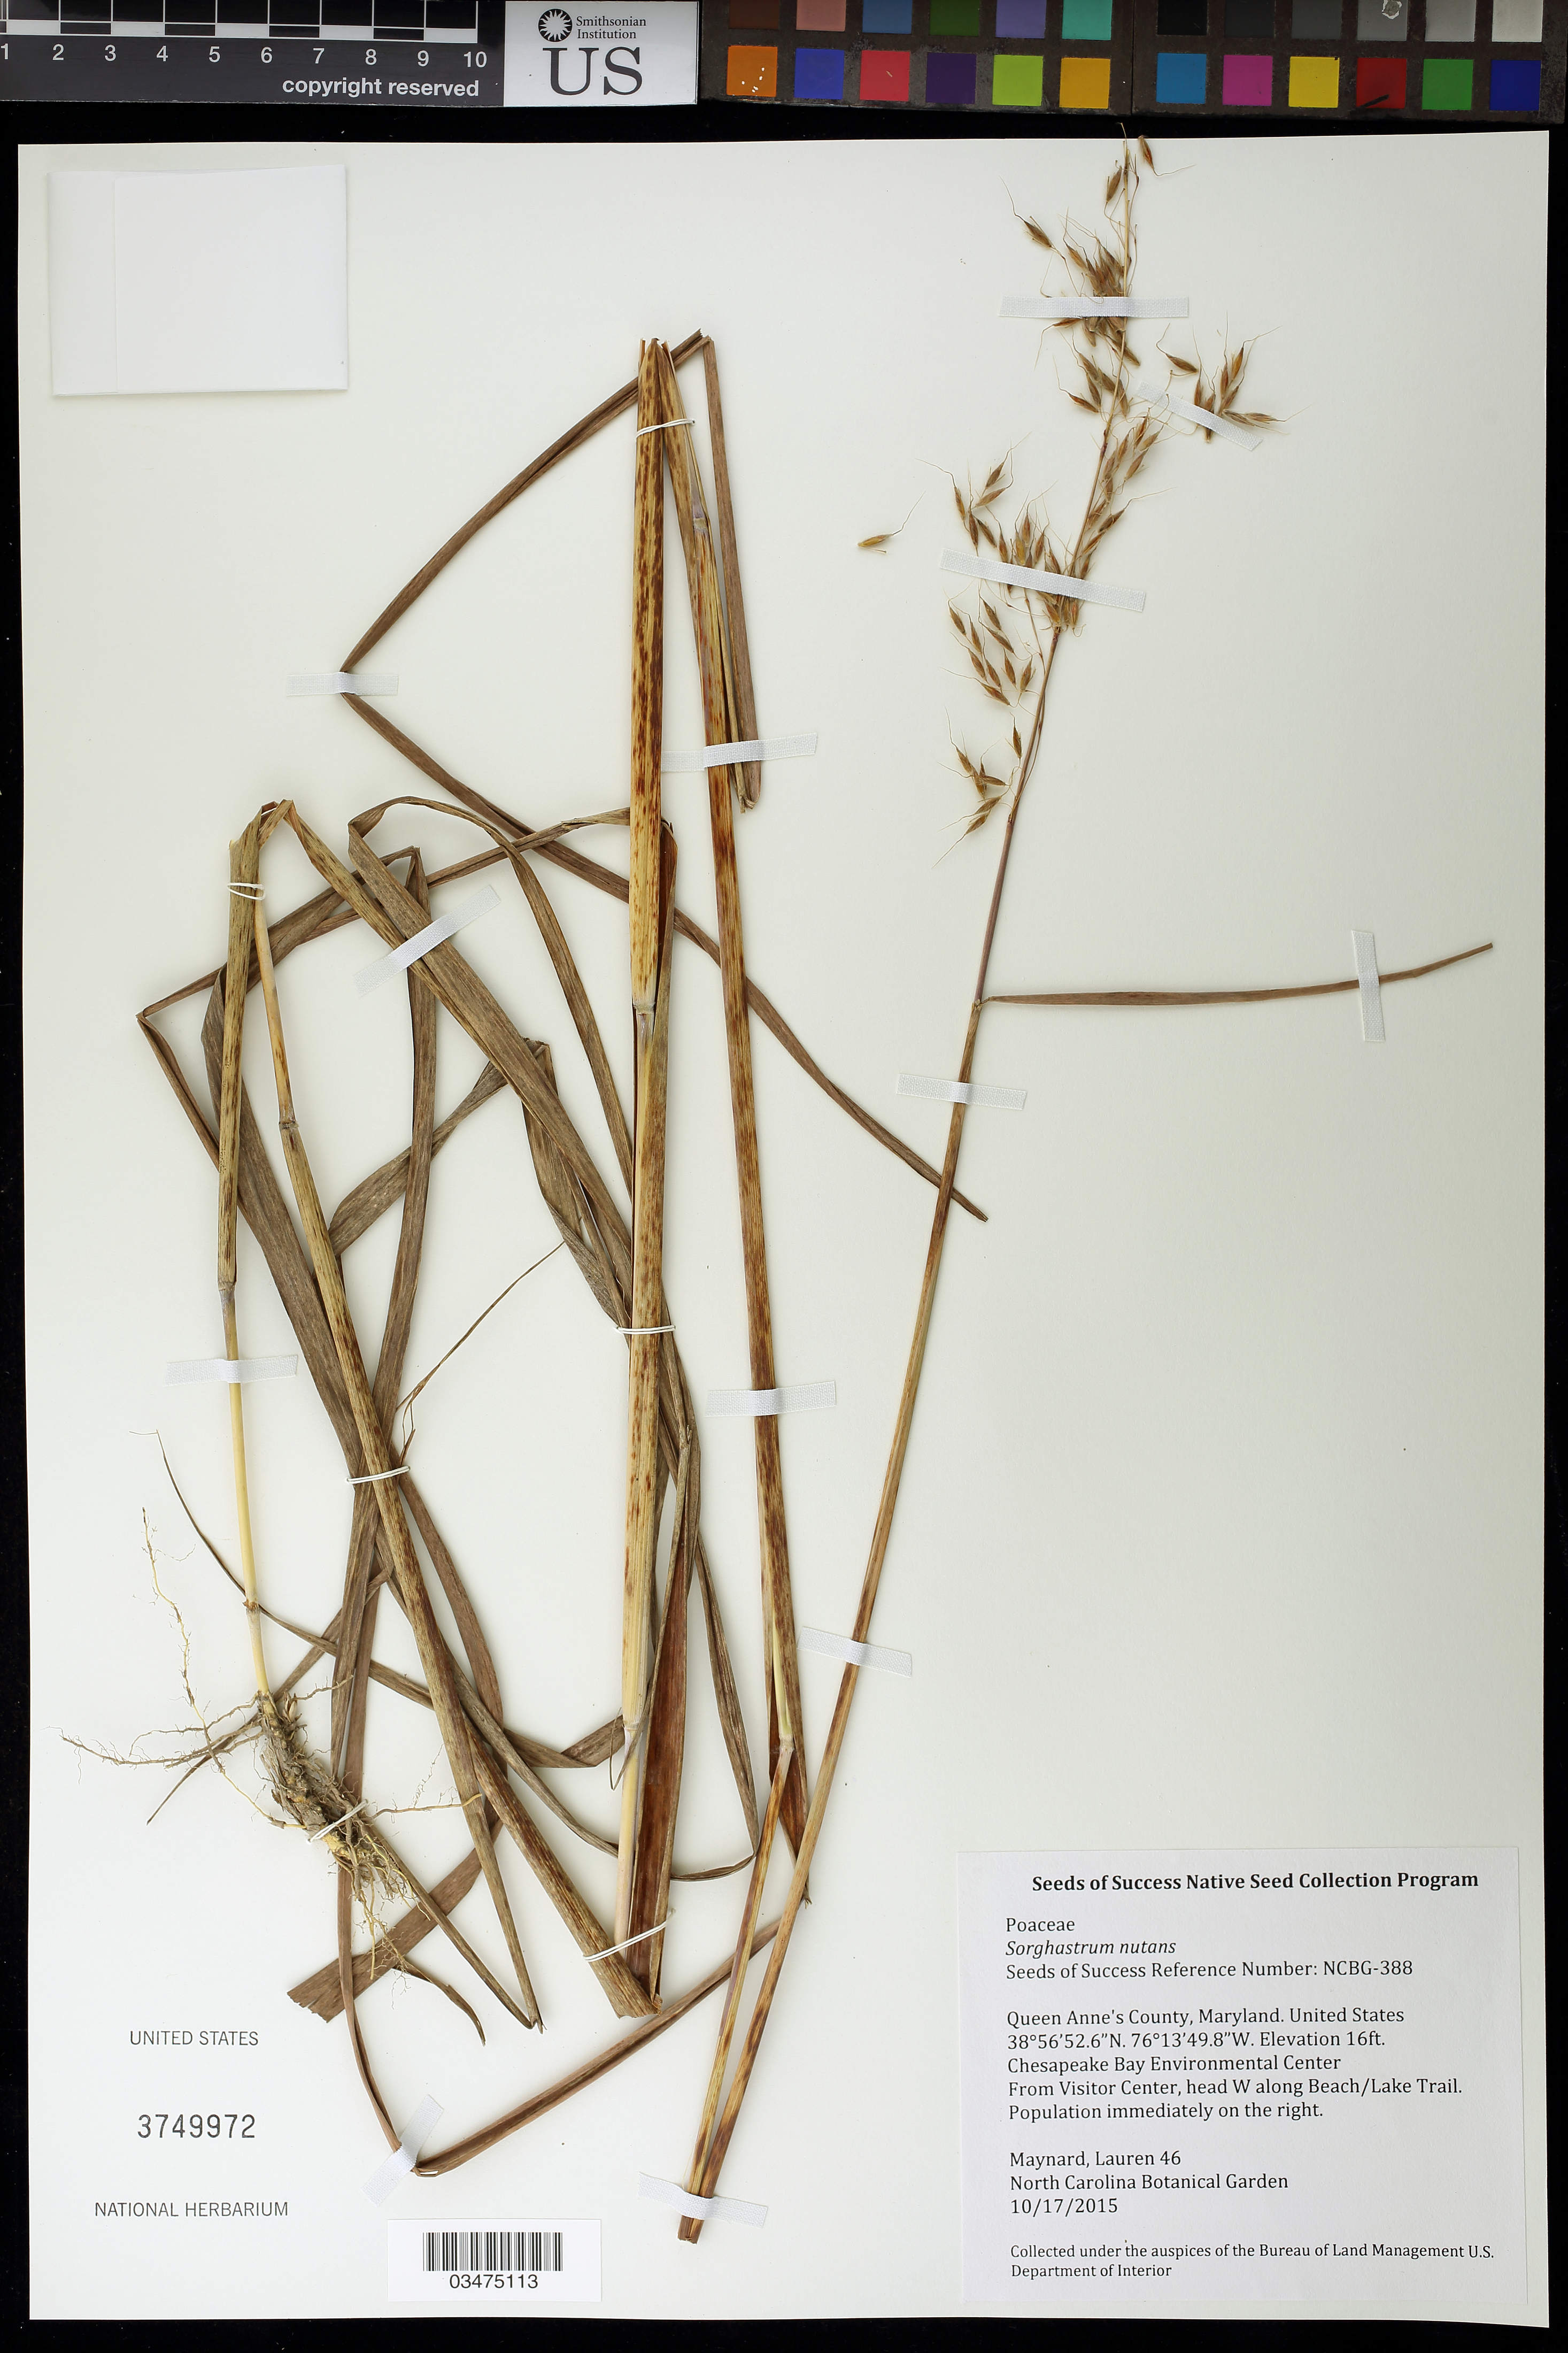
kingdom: Plantae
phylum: Tracheophyta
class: Liliopsida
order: Poales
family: Poaceae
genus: Sorghastrum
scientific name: Sorghastrum nutans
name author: (L.) Nash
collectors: L. Maynard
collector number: NCBG-388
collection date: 2015-10-17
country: United States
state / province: Maryland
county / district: Queen Anne's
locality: Chesapeake Bay Environmental Center, Beach/Lake trail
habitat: Meadow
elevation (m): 5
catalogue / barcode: US 3749972